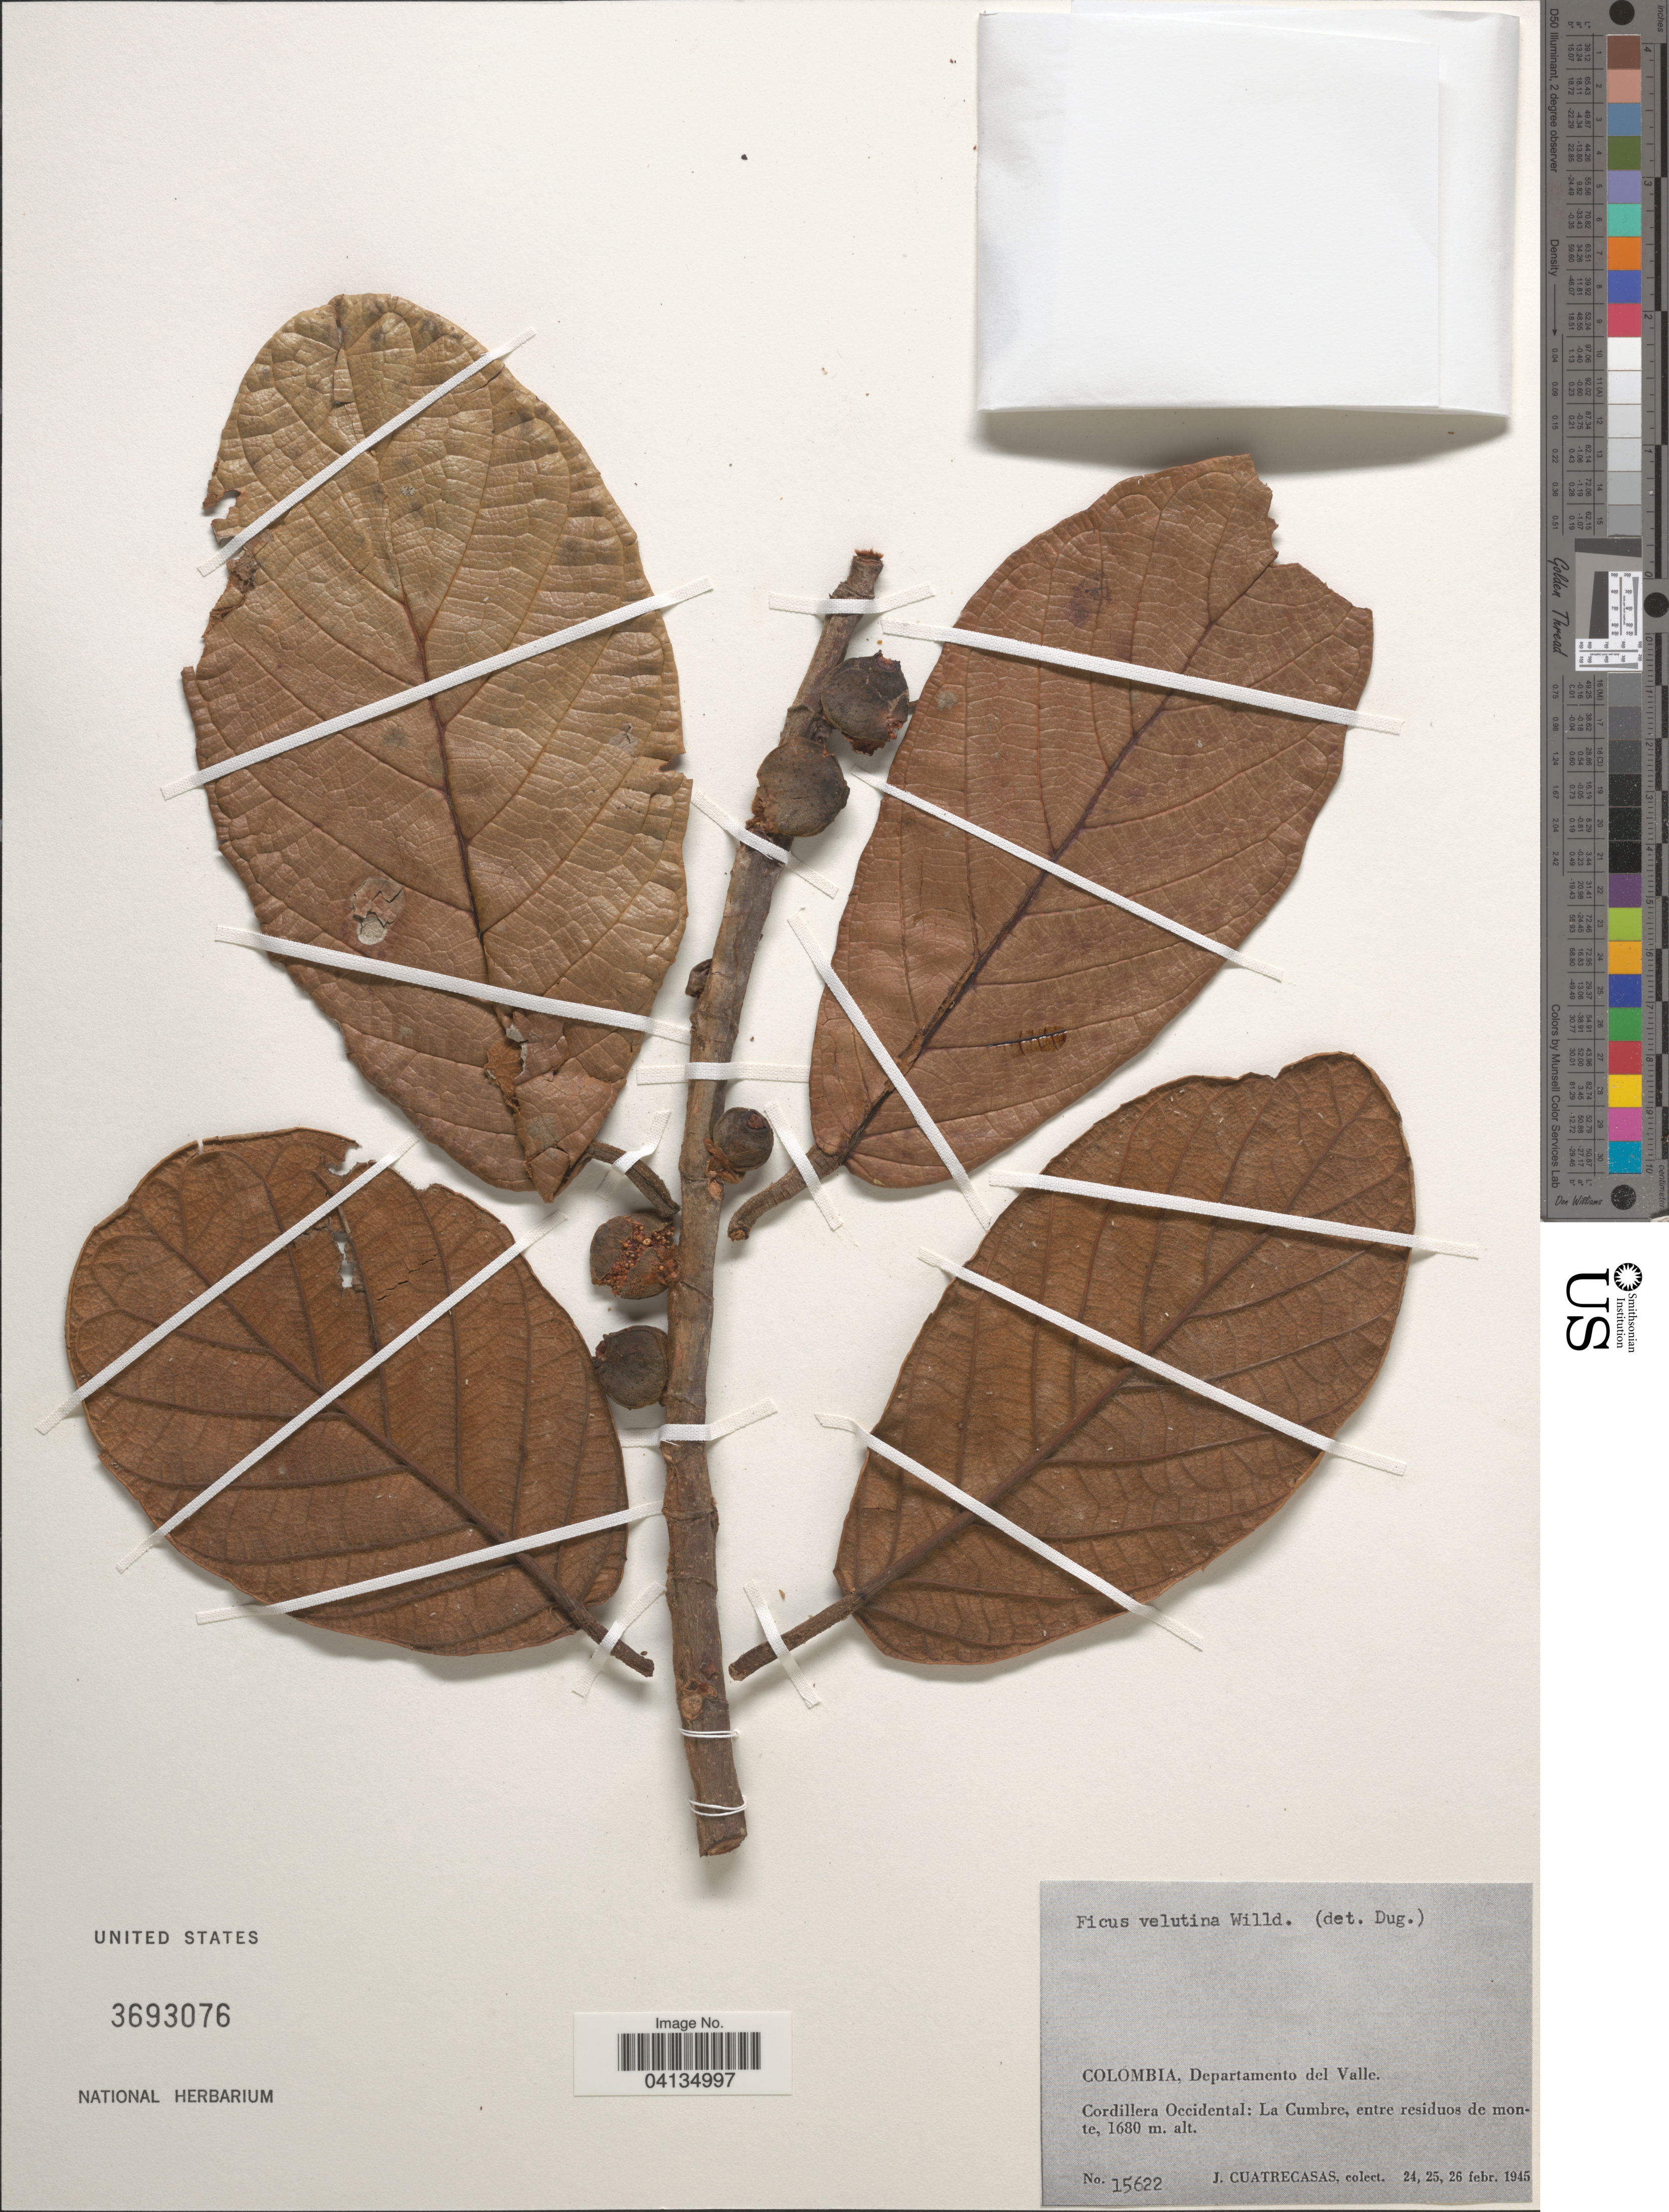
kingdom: Plantae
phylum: Tracheophyta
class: Magnoliopsida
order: Rosales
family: Moraceae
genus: Ficus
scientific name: Ficus velutina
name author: Humb. & Bonpl. ex Willd.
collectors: J. Cuatrecasas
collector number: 15622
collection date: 1945-02-24/1945-02-26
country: Colombia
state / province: Valle del Cauca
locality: Departamento del Valle. Cordillera Occidental: La Cumbre, entre residuos de monte.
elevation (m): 1680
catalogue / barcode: US 3693076